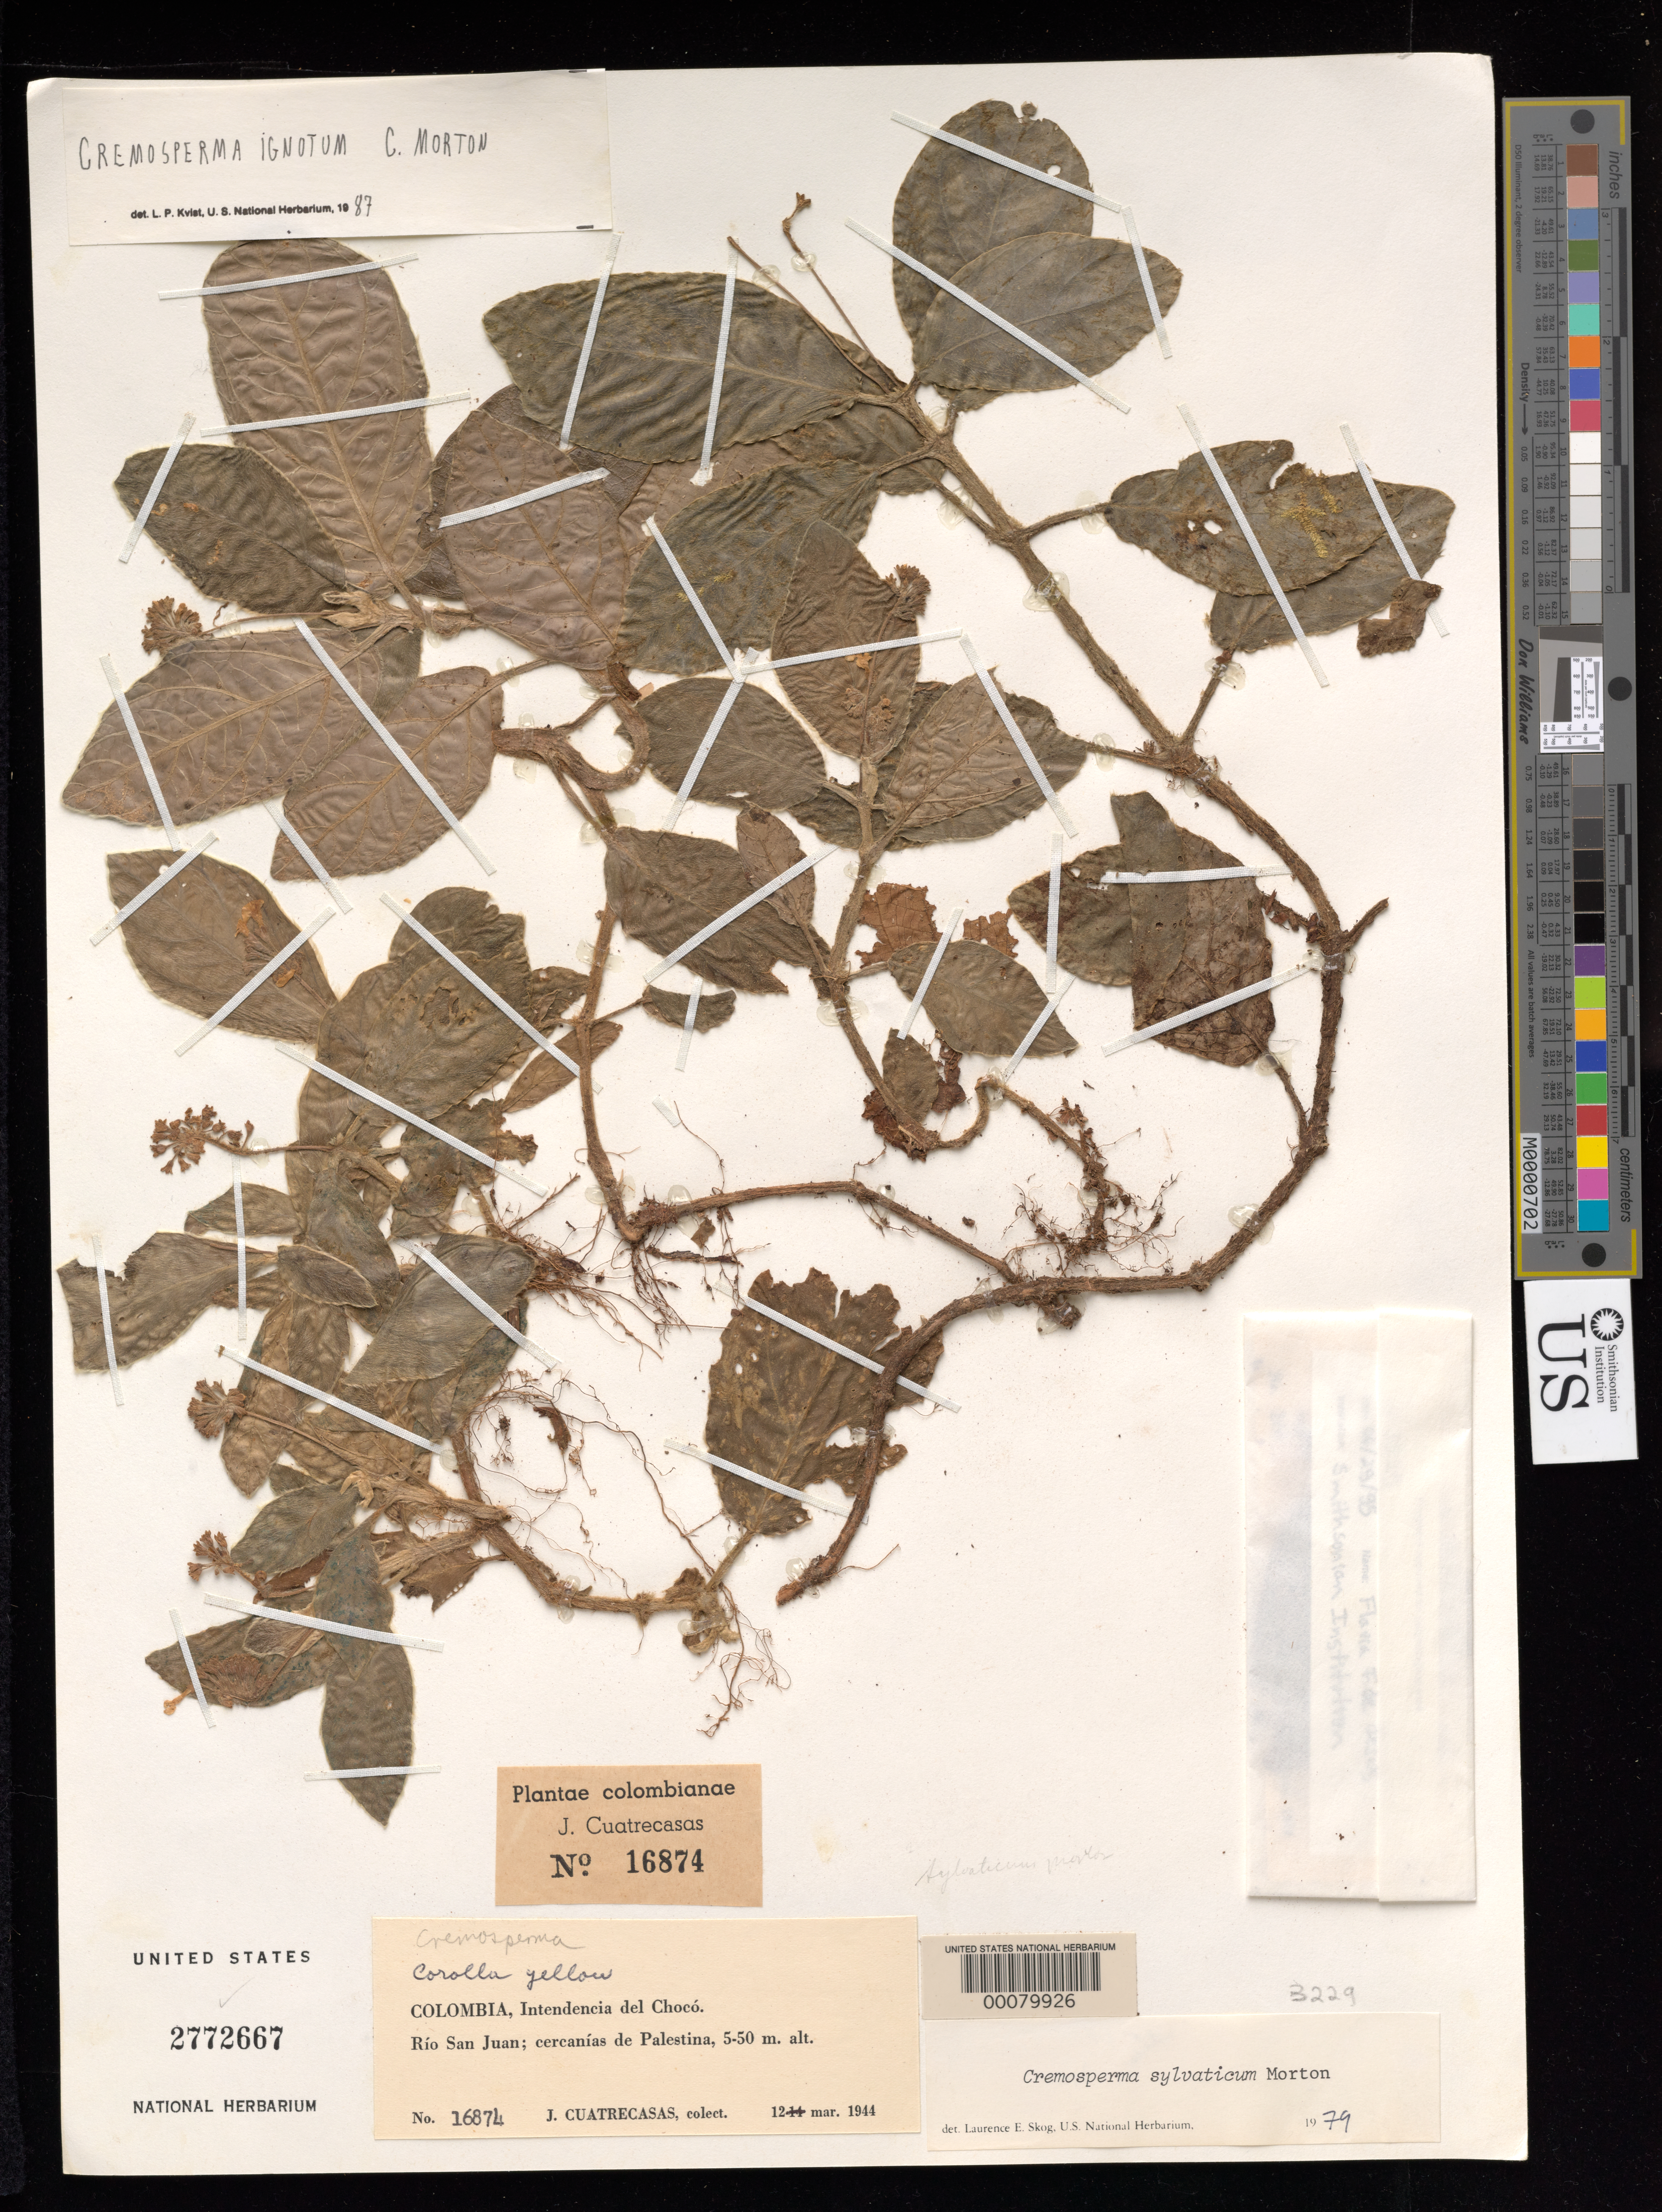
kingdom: Plantae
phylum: Tracheophyta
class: Magnoliopsida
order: Lamiales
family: Gesneriaceae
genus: Cremosperma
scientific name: Cremosperma ignotum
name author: C.V. Morton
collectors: J. Cuatrecasas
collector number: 16874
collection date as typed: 12 Mar 1944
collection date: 1944-03-12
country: Colombia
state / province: Chocó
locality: Rio San Juan, vicinity of Palestina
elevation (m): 5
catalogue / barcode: US 2772667